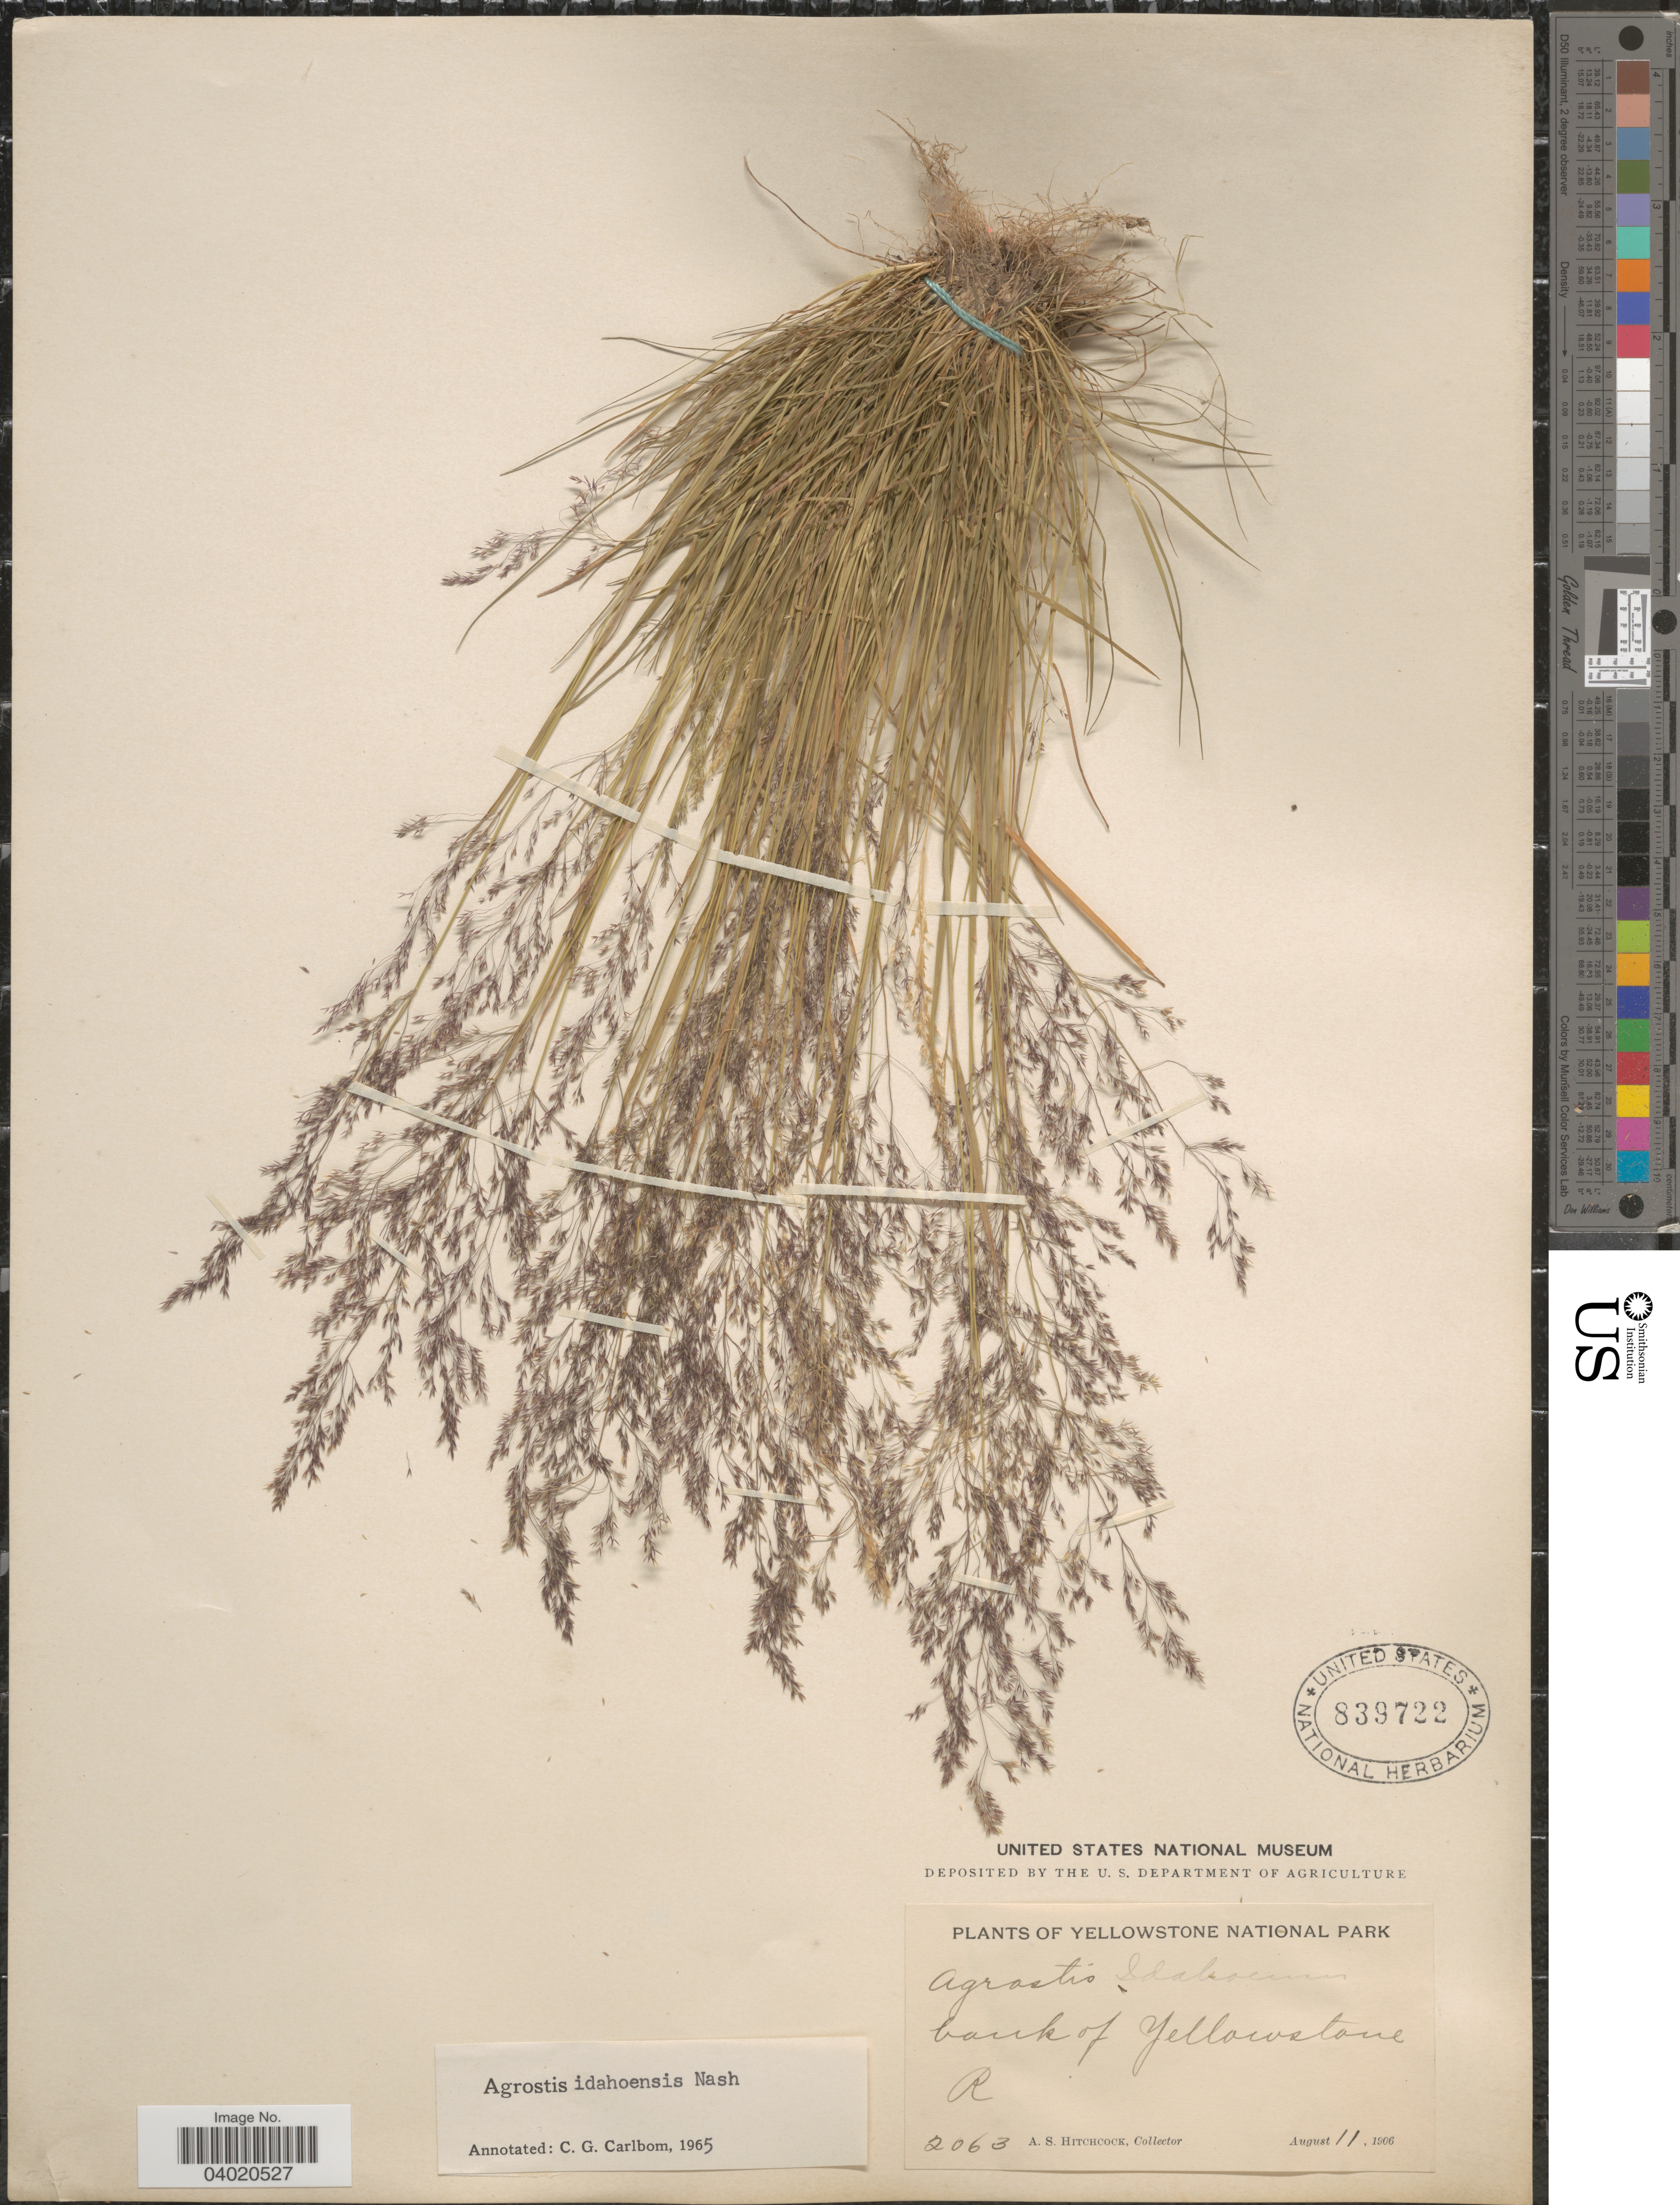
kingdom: Plantae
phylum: Tracheophyta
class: Liliopsida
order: Poales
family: Poaceae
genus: Agrostis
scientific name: Agrostis idahoensis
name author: Nash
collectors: A. S. Hitchcock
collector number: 2063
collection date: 1906-08-11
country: United States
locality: Yellowstone National Park. Bank of Yellowstone R.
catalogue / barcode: US 839722